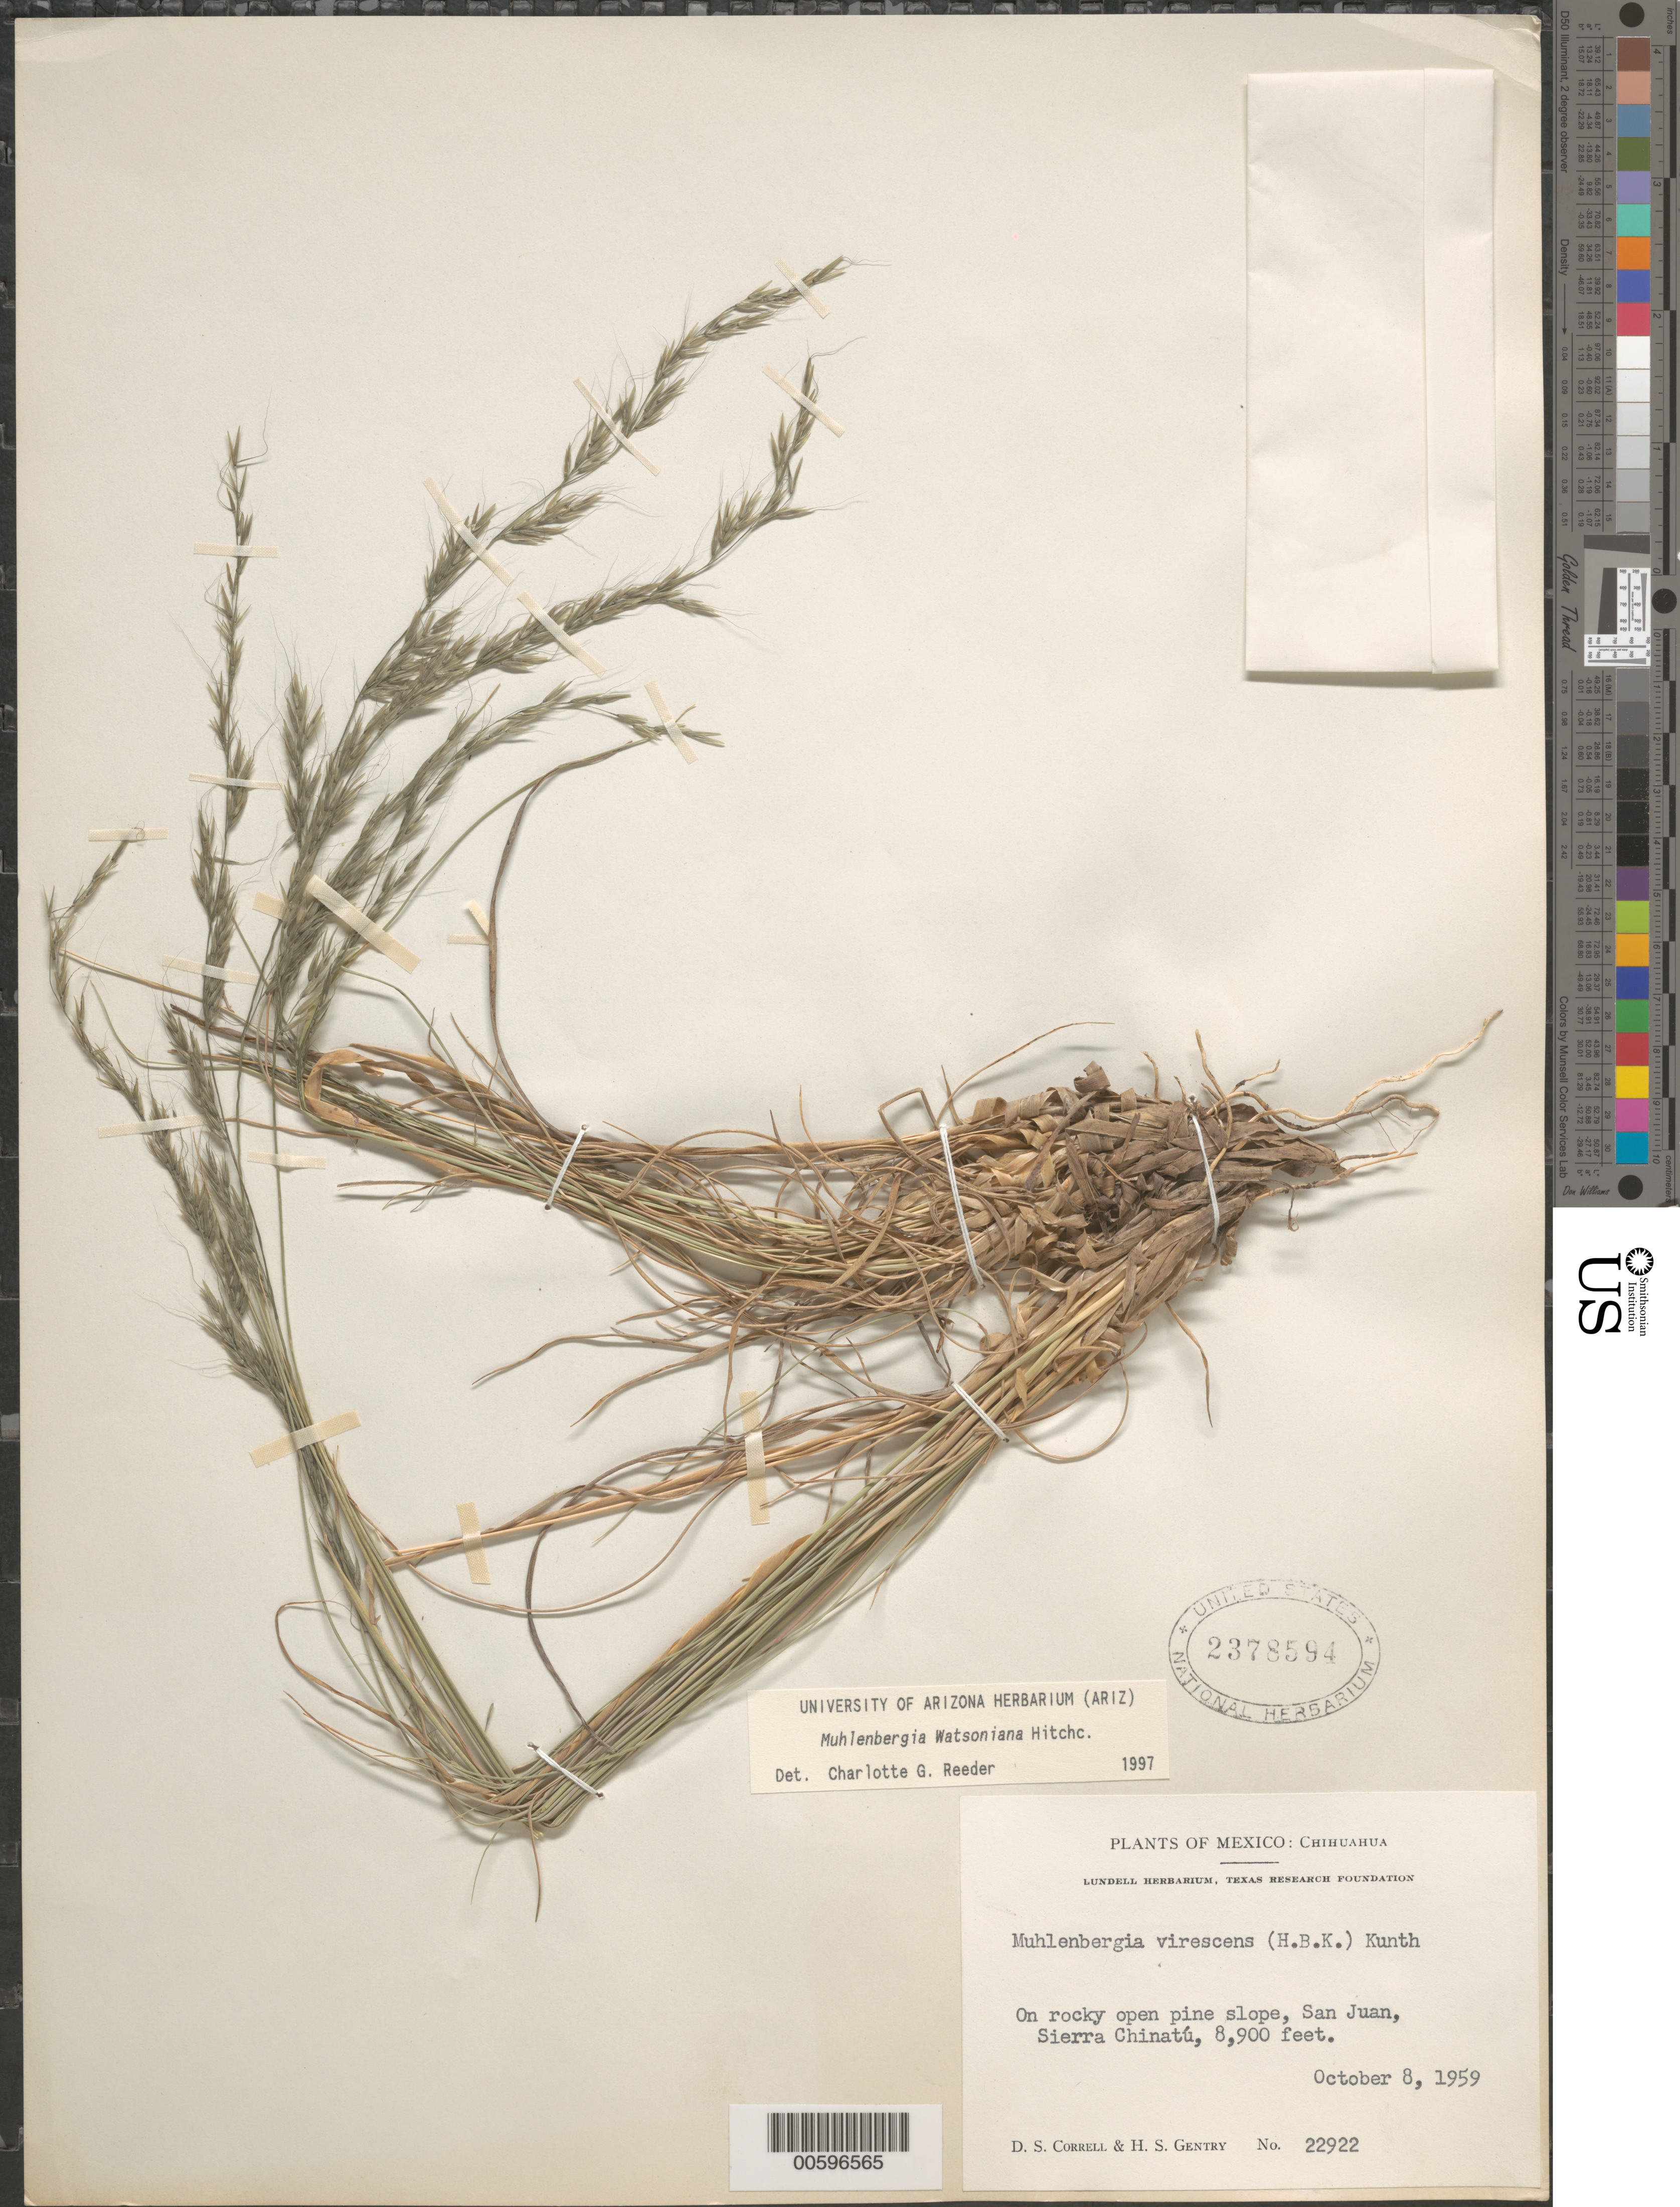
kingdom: Plantae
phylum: Tracheophyta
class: Liliopsida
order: Poales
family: Poaceae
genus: Muhlenbergia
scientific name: Muhlenbergia watsoniana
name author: Hitchc.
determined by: Reeder, C. G., (ARIZ)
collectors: D. S. Correll & H. S. Gentry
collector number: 22922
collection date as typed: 8 Oct 1959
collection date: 1959-10-08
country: Mexico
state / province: Chihuahua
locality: San Juan, Sierra Chinatú.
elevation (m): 2713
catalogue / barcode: US 2378594